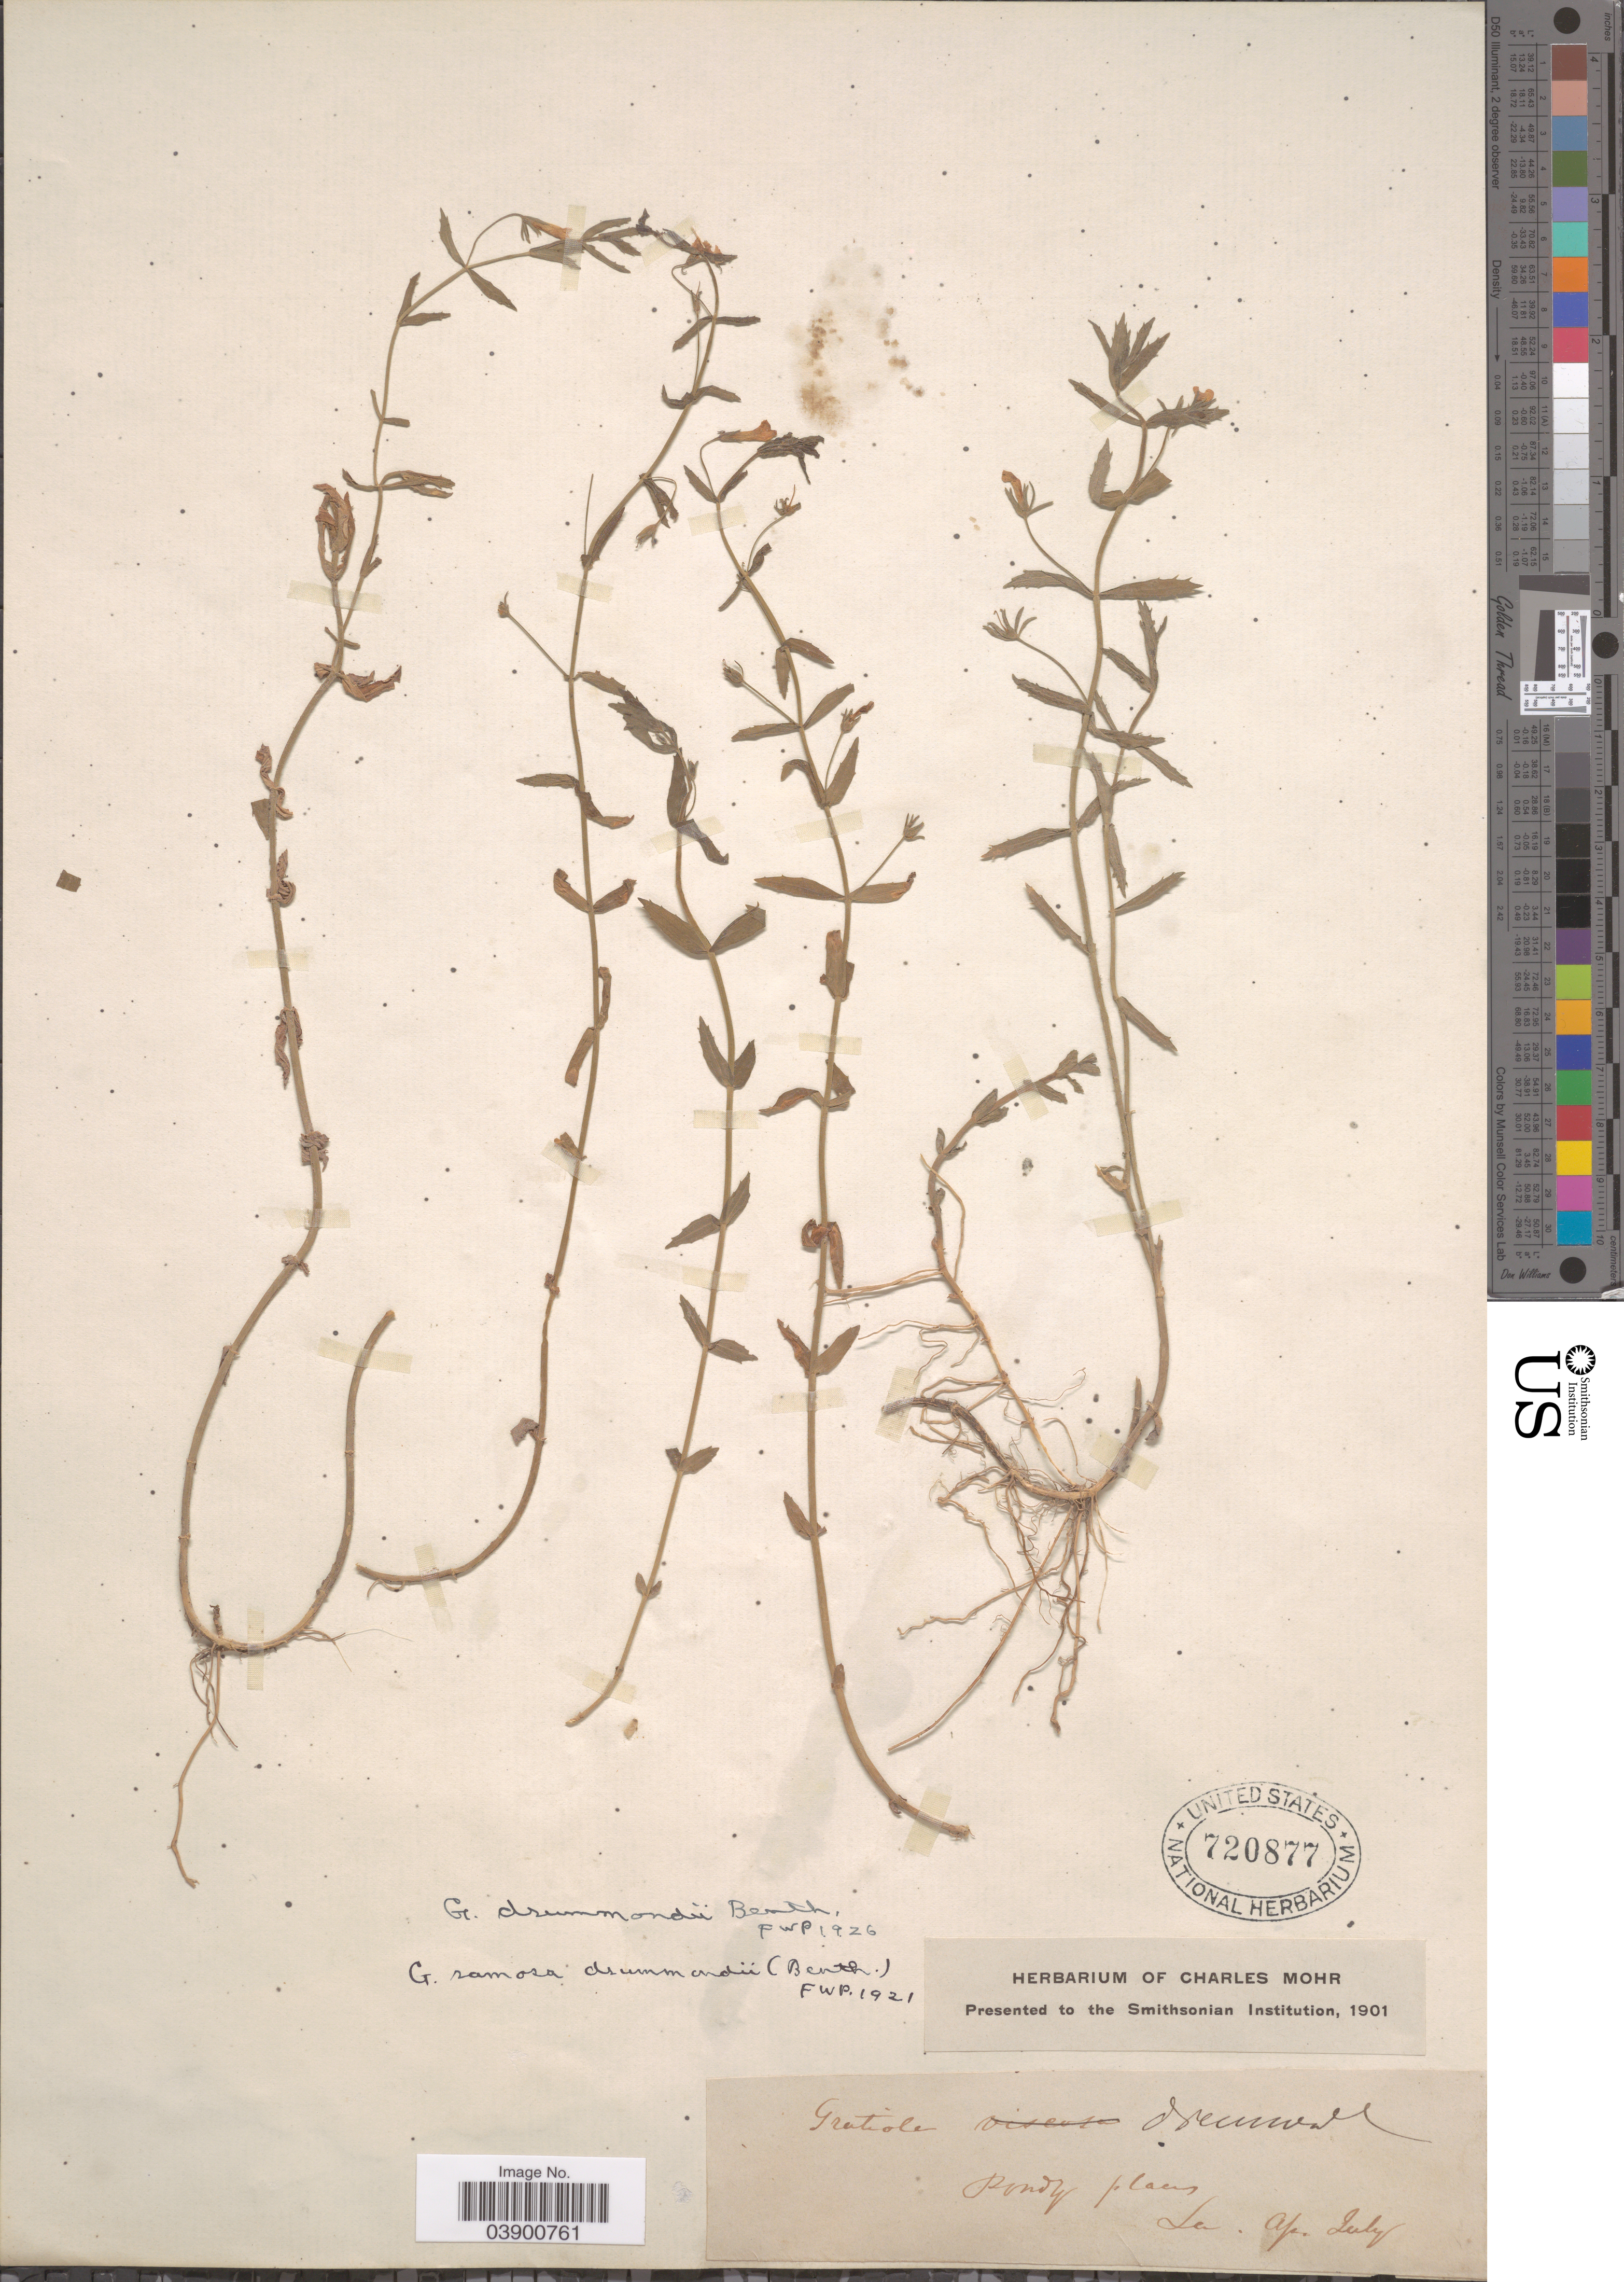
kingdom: Plantae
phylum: Tracheophyta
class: Magnoliopsida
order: Lamiales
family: Plantaginaceae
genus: Gratiola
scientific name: Gratiola drummondii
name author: Benth.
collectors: ex herb. Charles Mohr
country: United States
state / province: Louisiana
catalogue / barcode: US 720877